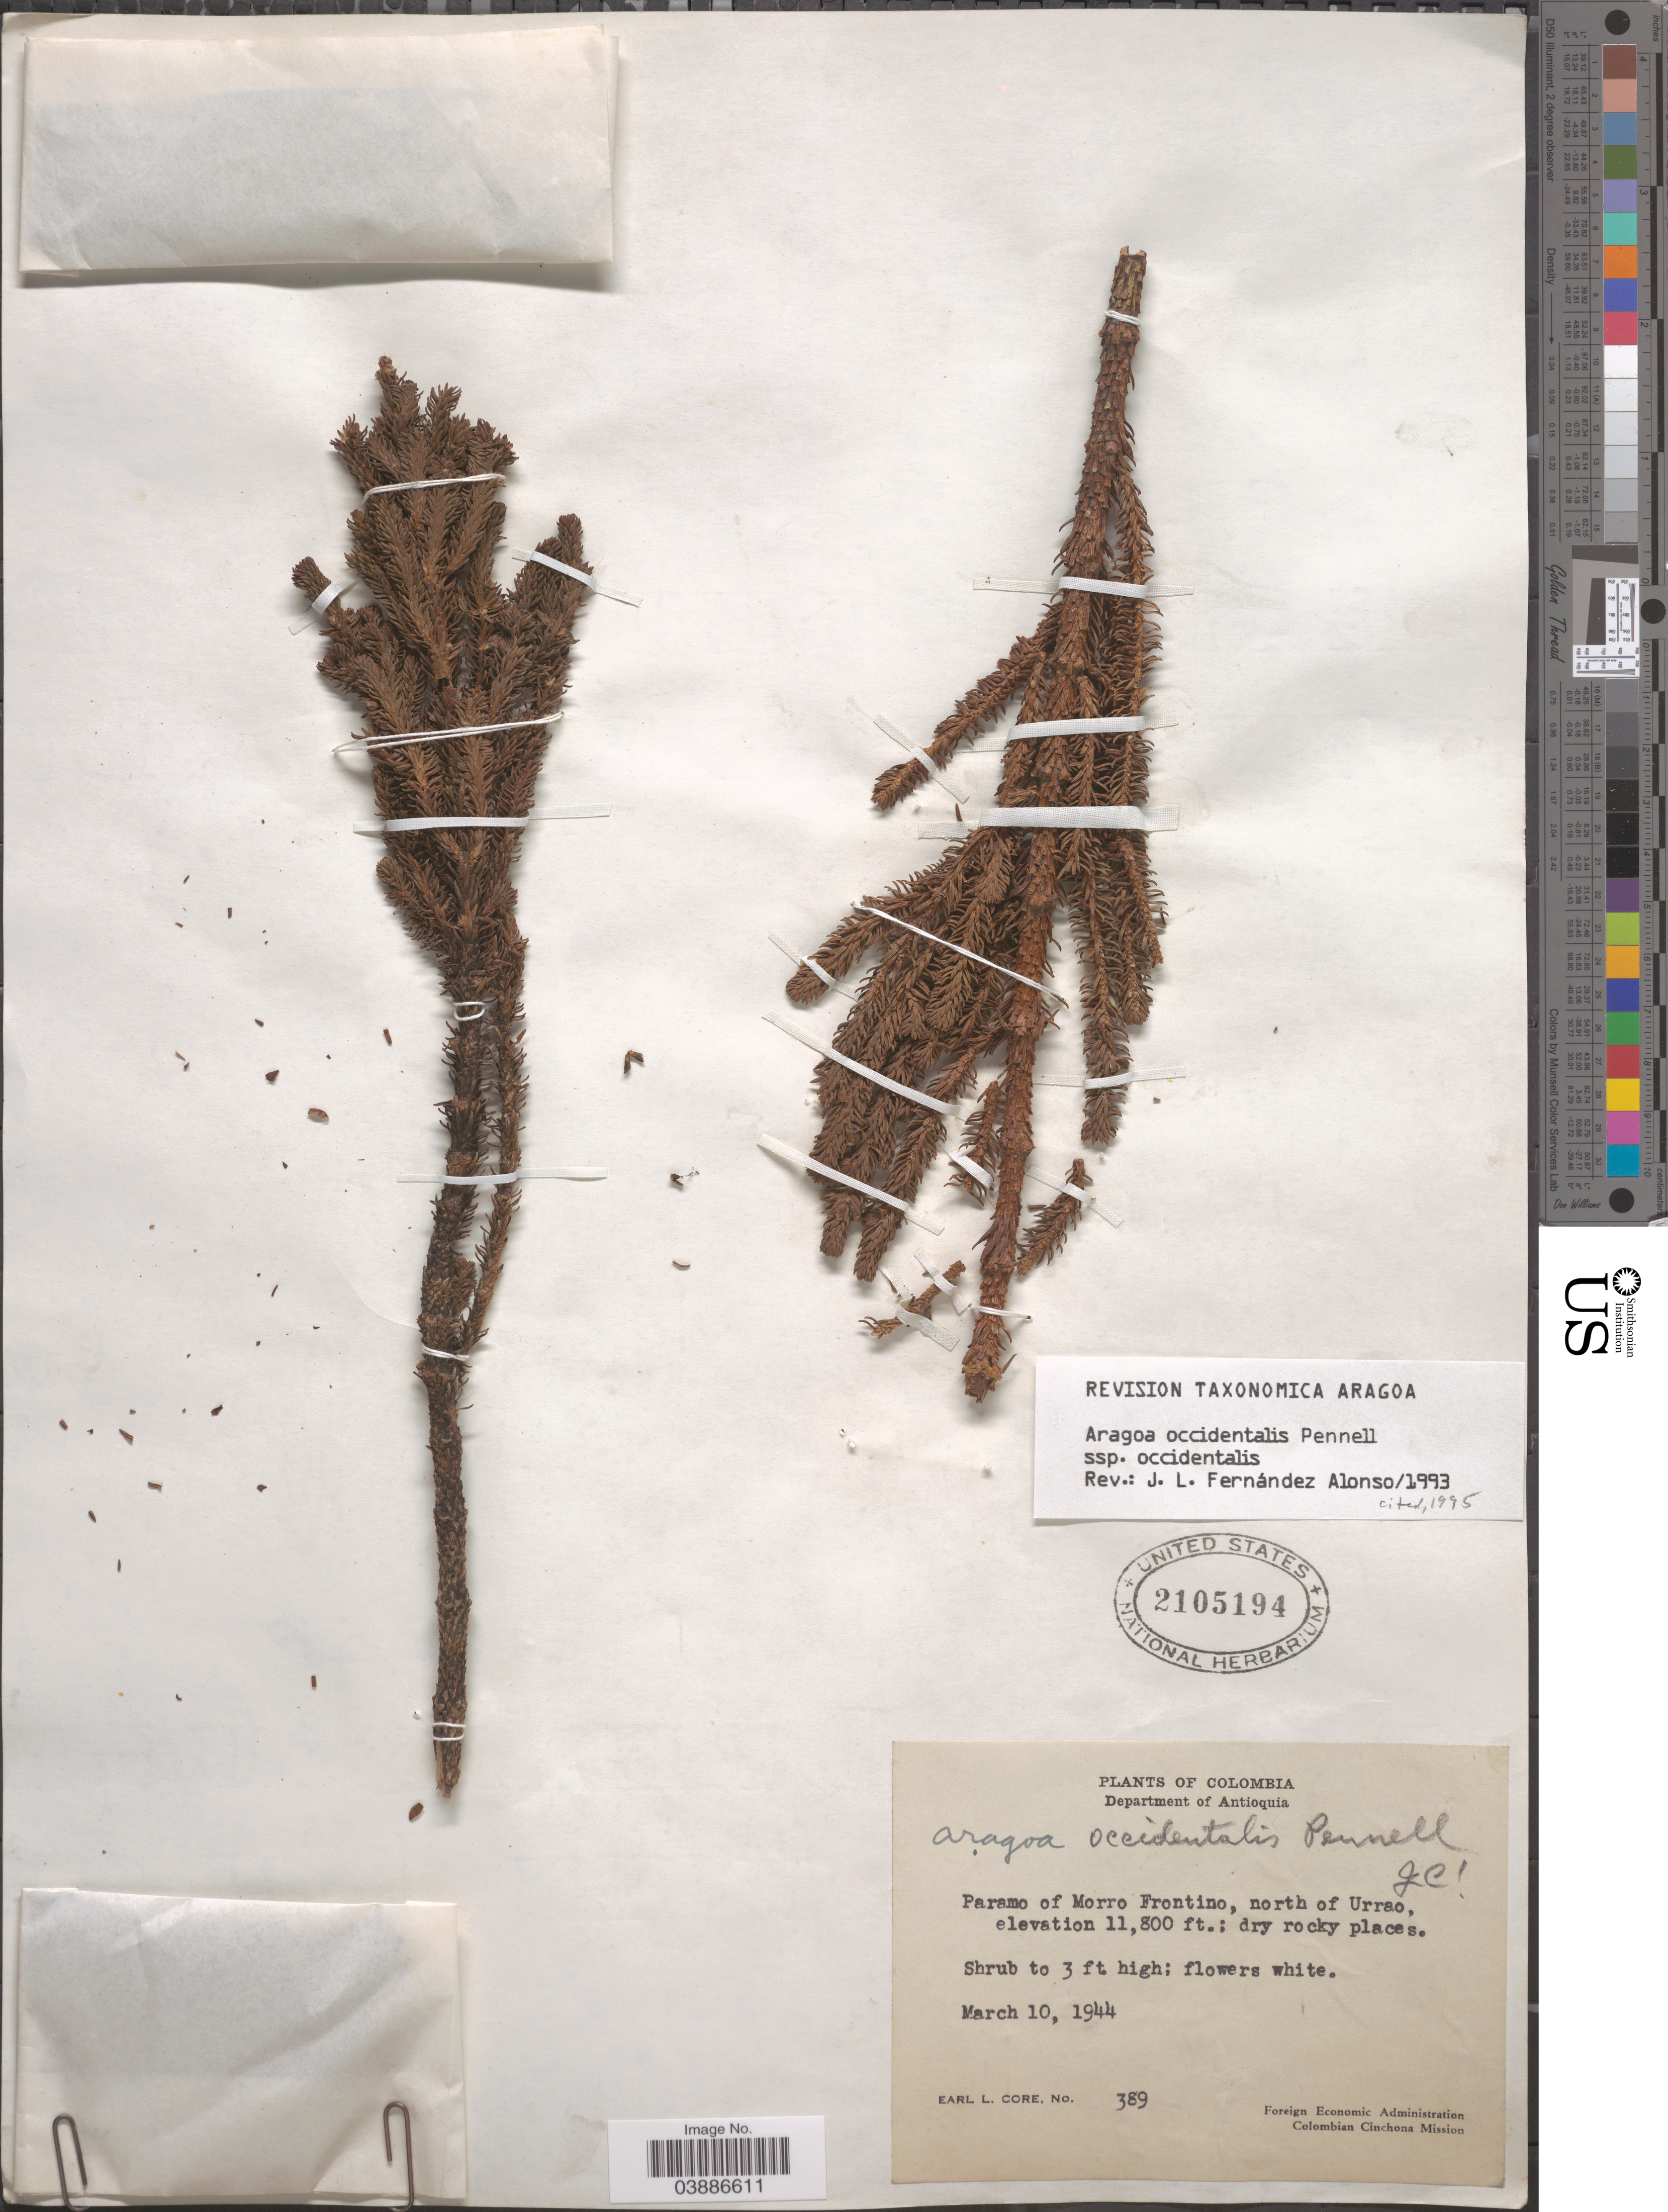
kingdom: Plantae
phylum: Tracheophyta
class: Magnoliopsida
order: Lamiales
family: Plantaginaceae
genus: Aragoa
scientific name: Aragoa occidentalis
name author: Pennell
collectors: E. L. Core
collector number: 389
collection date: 1944-03-10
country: Colombia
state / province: Antioquia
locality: Department of Antioquia. Paramo of Morro Frontino, north of Urrao.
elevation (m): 3597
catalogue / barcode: US 2105194